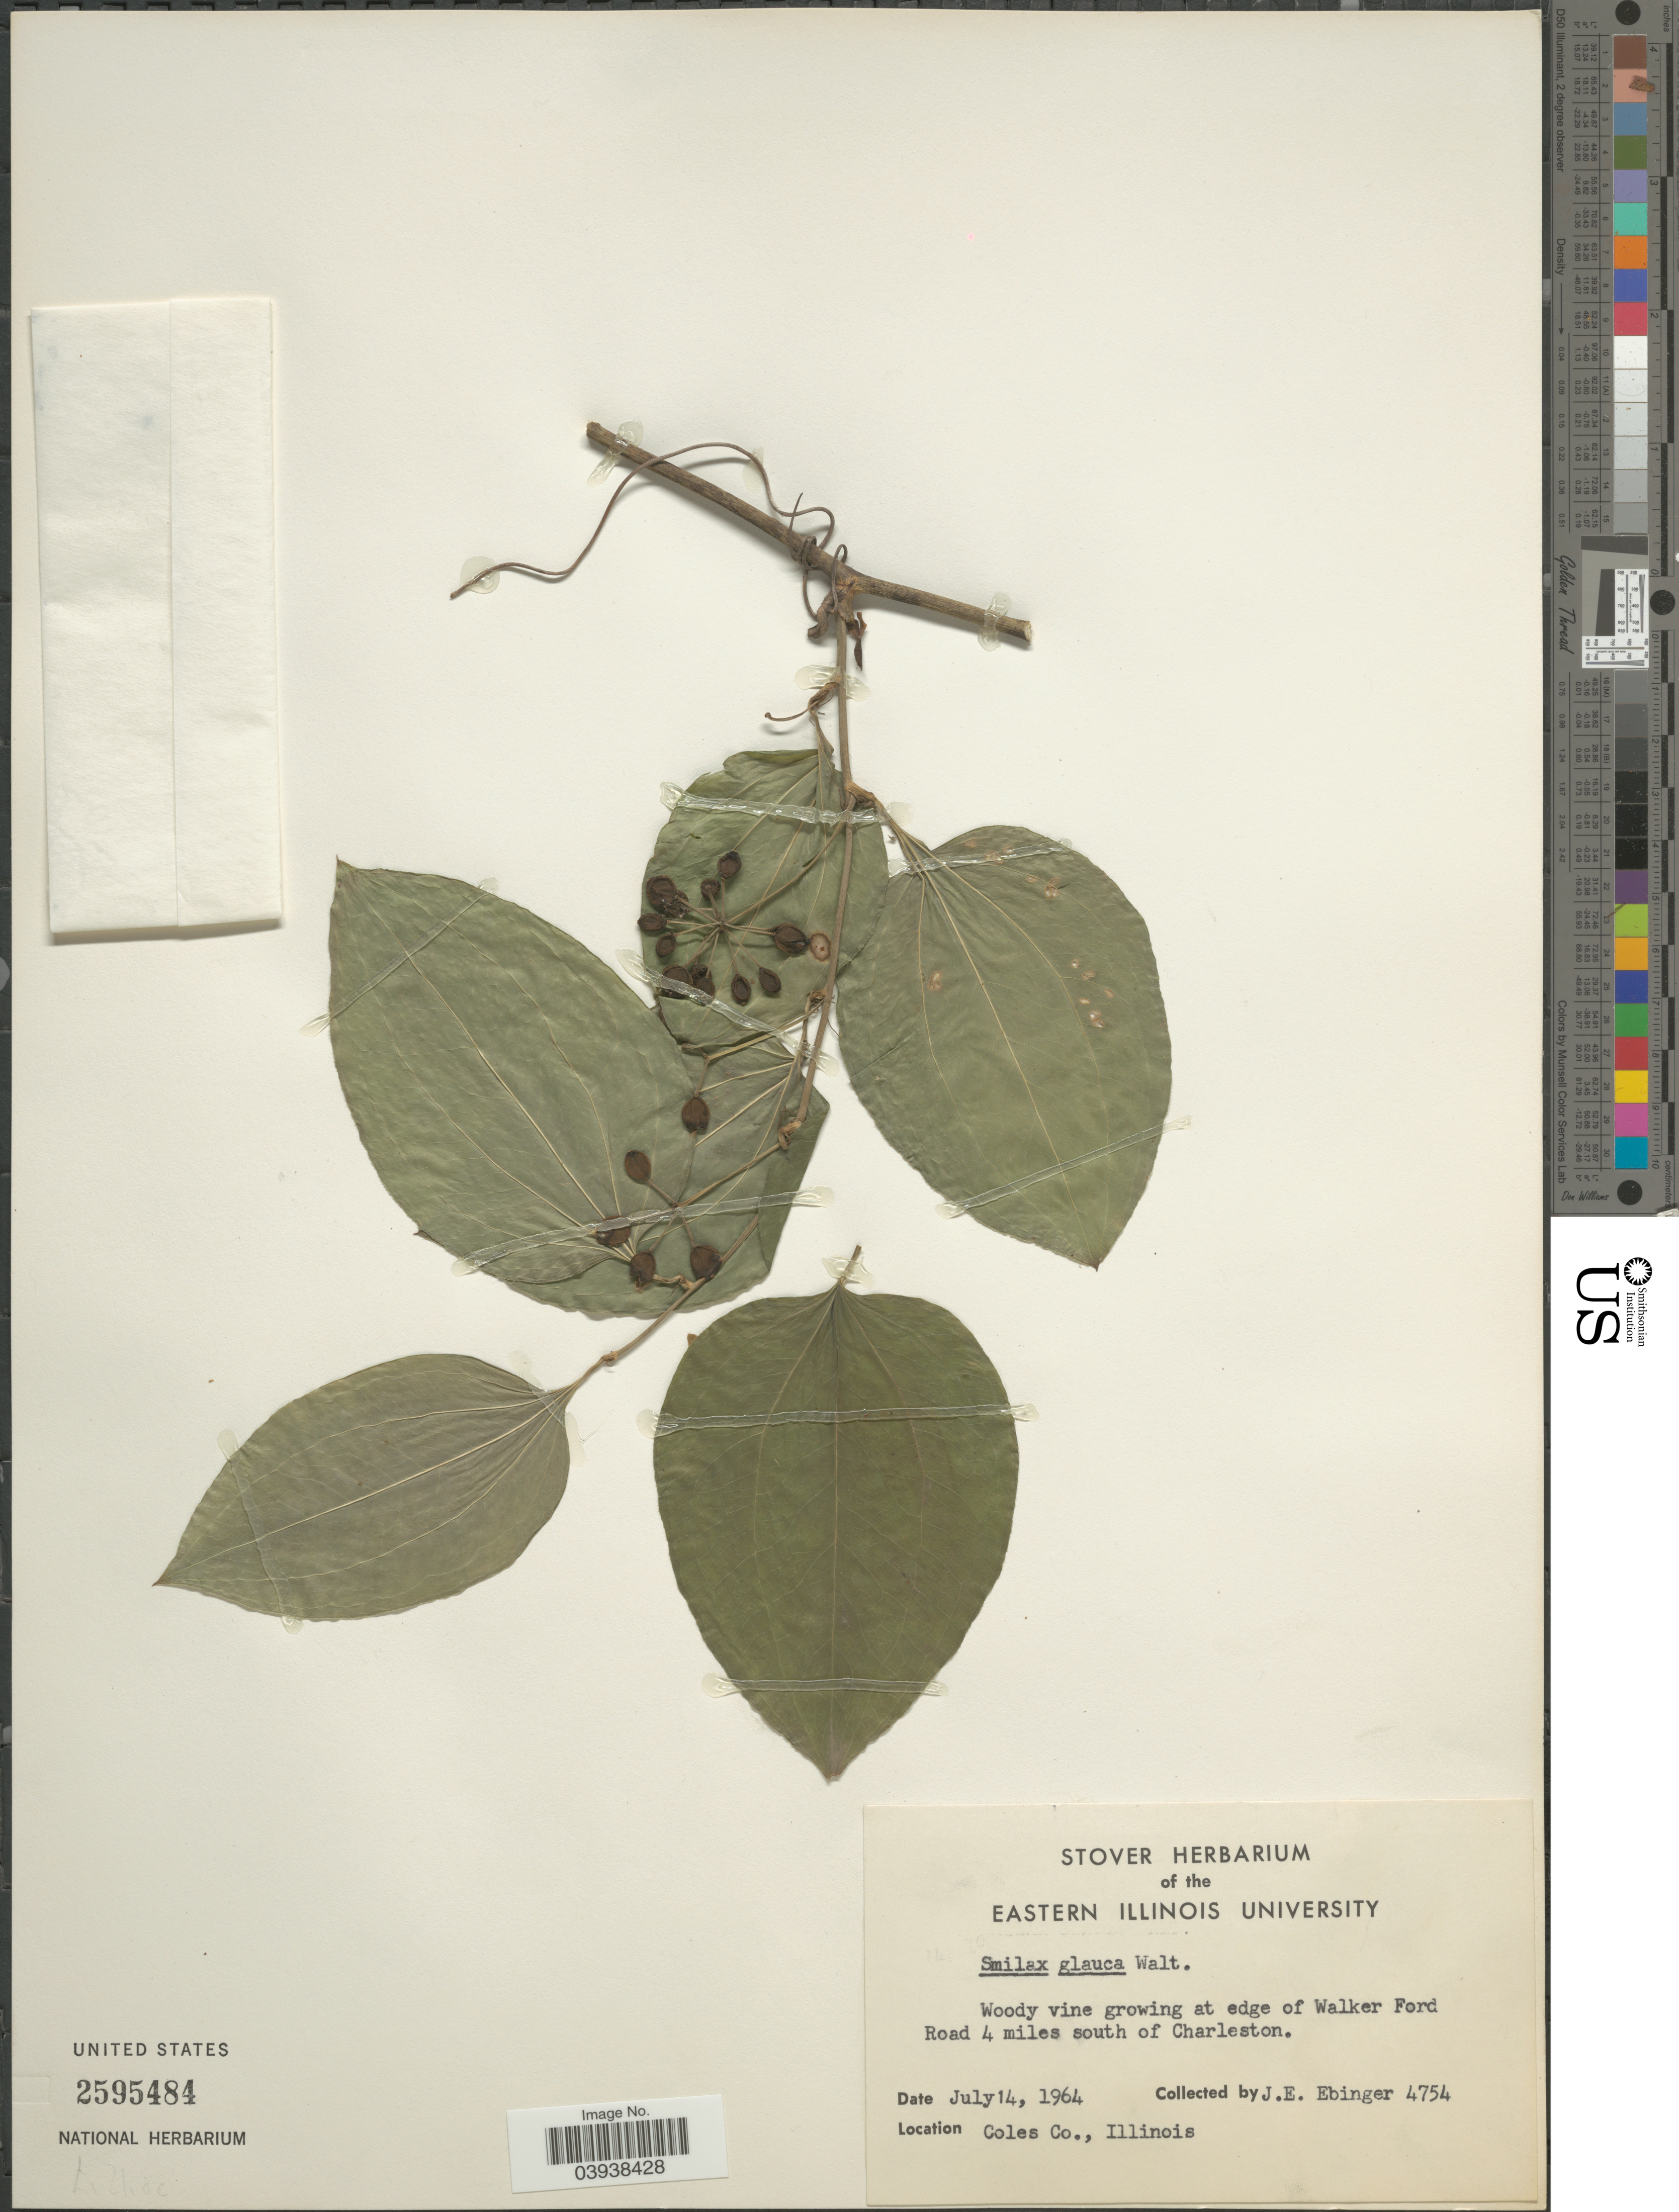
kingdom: Plantae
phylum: Tracheophyta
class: Liliopsida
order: Liliales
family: Smilacaceae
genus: Smilax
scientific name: Smilax glauca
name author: Walter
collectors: J. Ebinger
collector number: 4754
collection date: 1964-07-14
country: United States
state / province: Illinois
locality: Woody vine growing at edge ofWalker Ford Road 4 miles south of Charleston. Coles Co.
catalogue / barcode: US 2595484